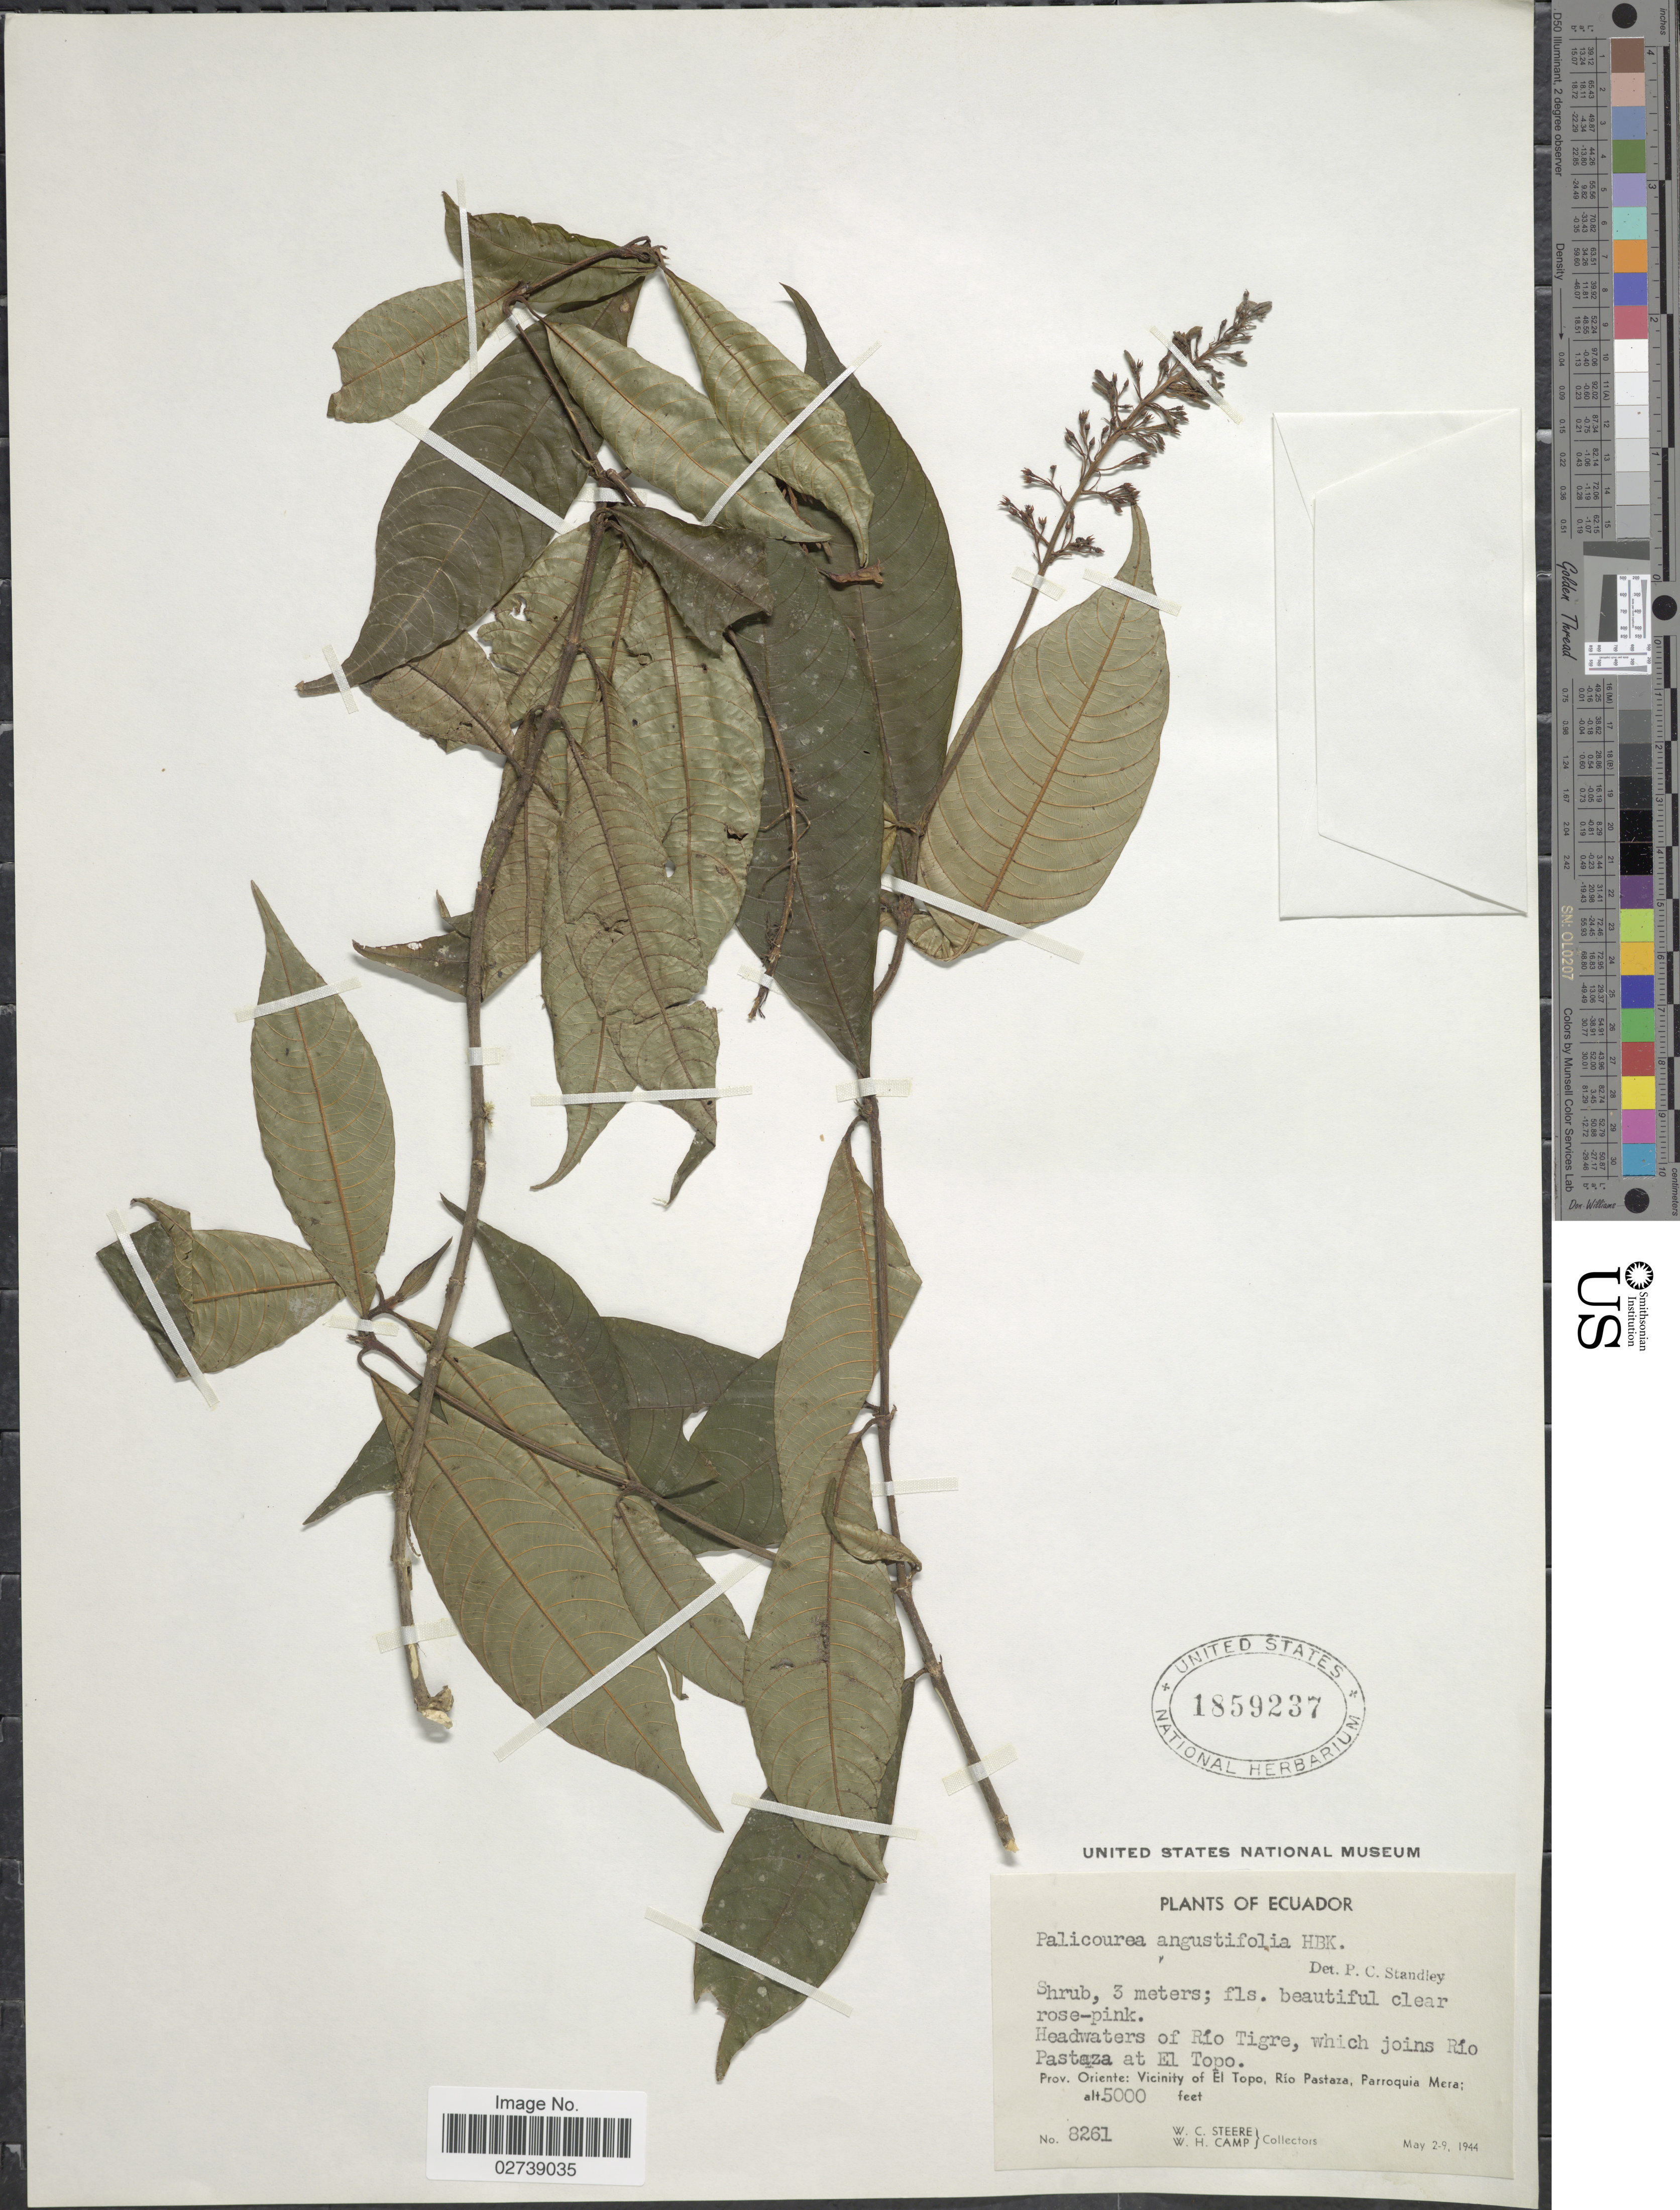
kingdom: Plantae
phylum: Tracheophyta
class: Magnoliopsida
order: Gentianales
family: Rubiaceae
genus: Palicourea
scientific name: Palicourea angustifolia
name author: Kunth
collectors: W. C. Steere & W. H. Camp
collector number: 8261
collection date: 1944-05-02/1944-05-09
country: Cuba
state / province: Oriente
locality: Headwaters of Rio Tigre, which joins Rio Pastaza at El Topo, Prov. Oriente: Vicinity of El Topo, Rio Pastaza, Parroquia Mera.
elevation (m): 1524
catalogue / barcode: US 1859237